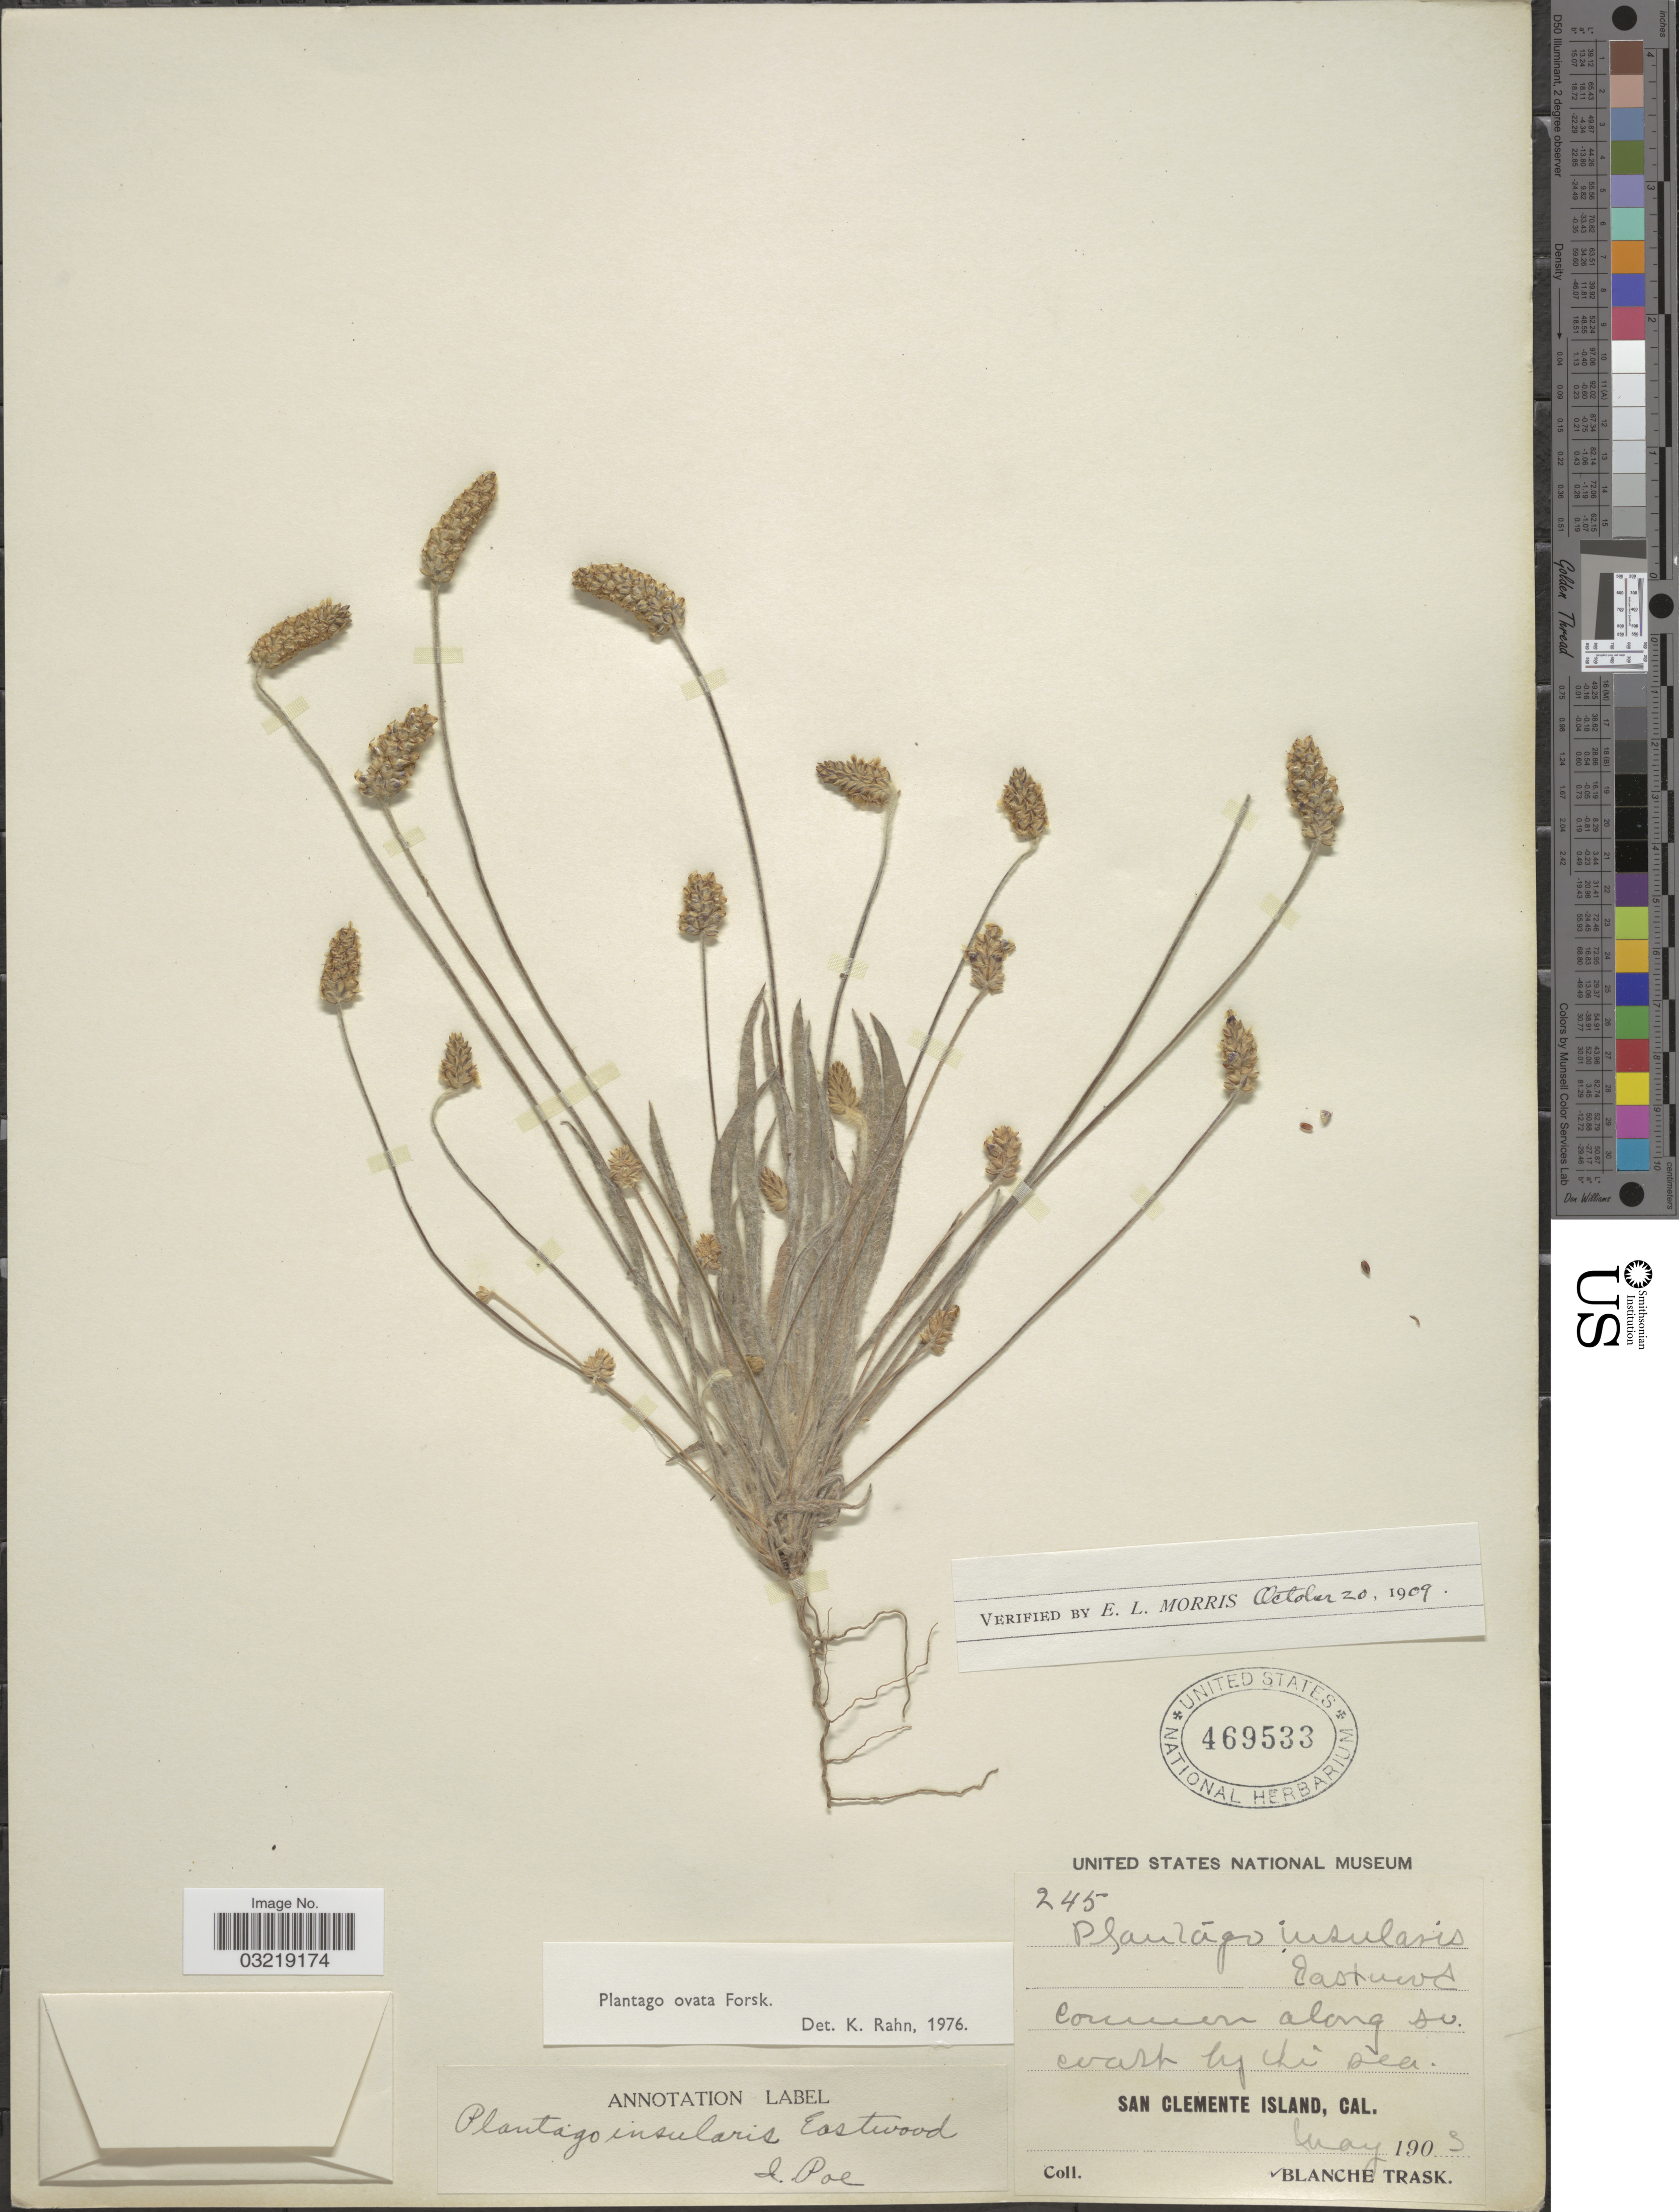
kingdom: Plantae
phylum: Tracheophyta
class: Magnoliopsida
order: Lamiales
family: Plantaginaceae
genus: Plantago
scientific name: Plantago ovata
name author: Forssk.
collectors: B. Trask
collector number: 245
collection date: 1903-05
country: United States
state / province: California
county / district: Los Angeles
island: San Clemente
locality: Along so. coast by the sea. San Clemente Island.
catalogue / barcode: US 469533